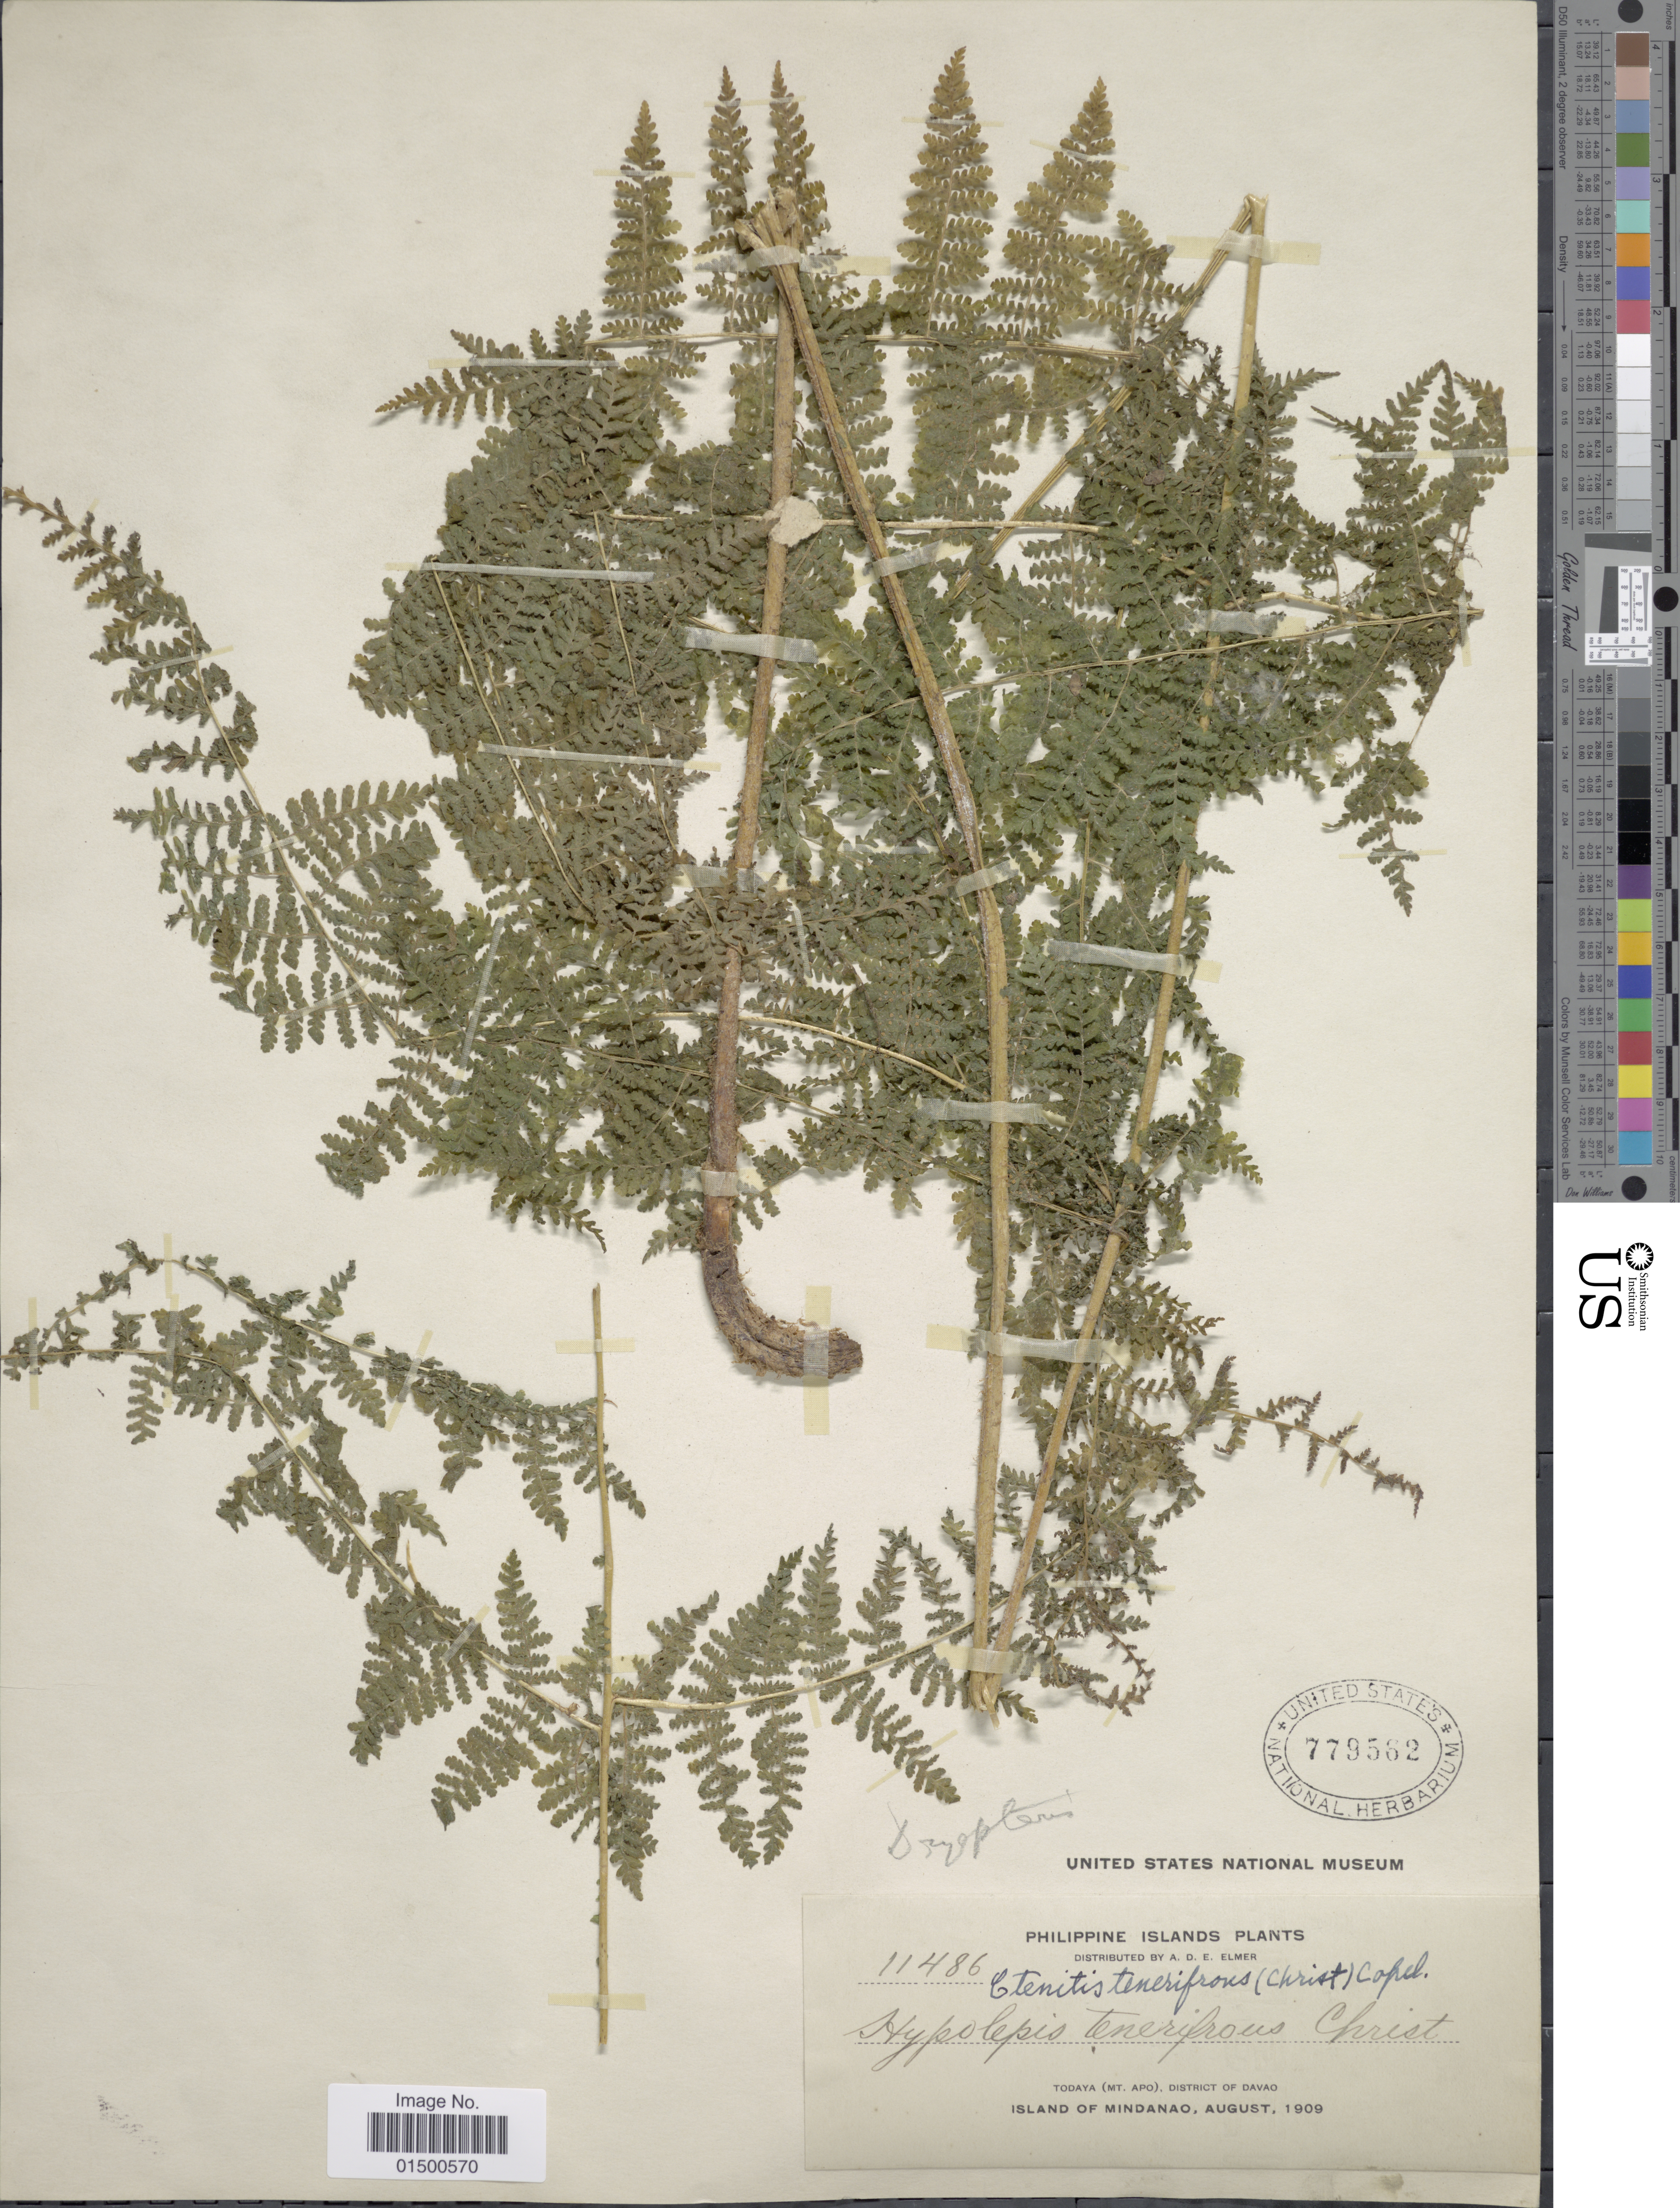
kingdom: Plantae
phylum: Tracheophyta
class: Polypodiopsida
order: Polypodiales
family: Cystopteridaceae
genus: Acystopteris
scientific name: Acystopteris tenuisecta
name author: (Blume) Tagawa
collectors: A. D. E. Elmer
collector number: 11486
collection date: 1909-08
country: Philippines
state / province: Davao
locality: Island of Mindanao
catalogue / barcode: US 779562